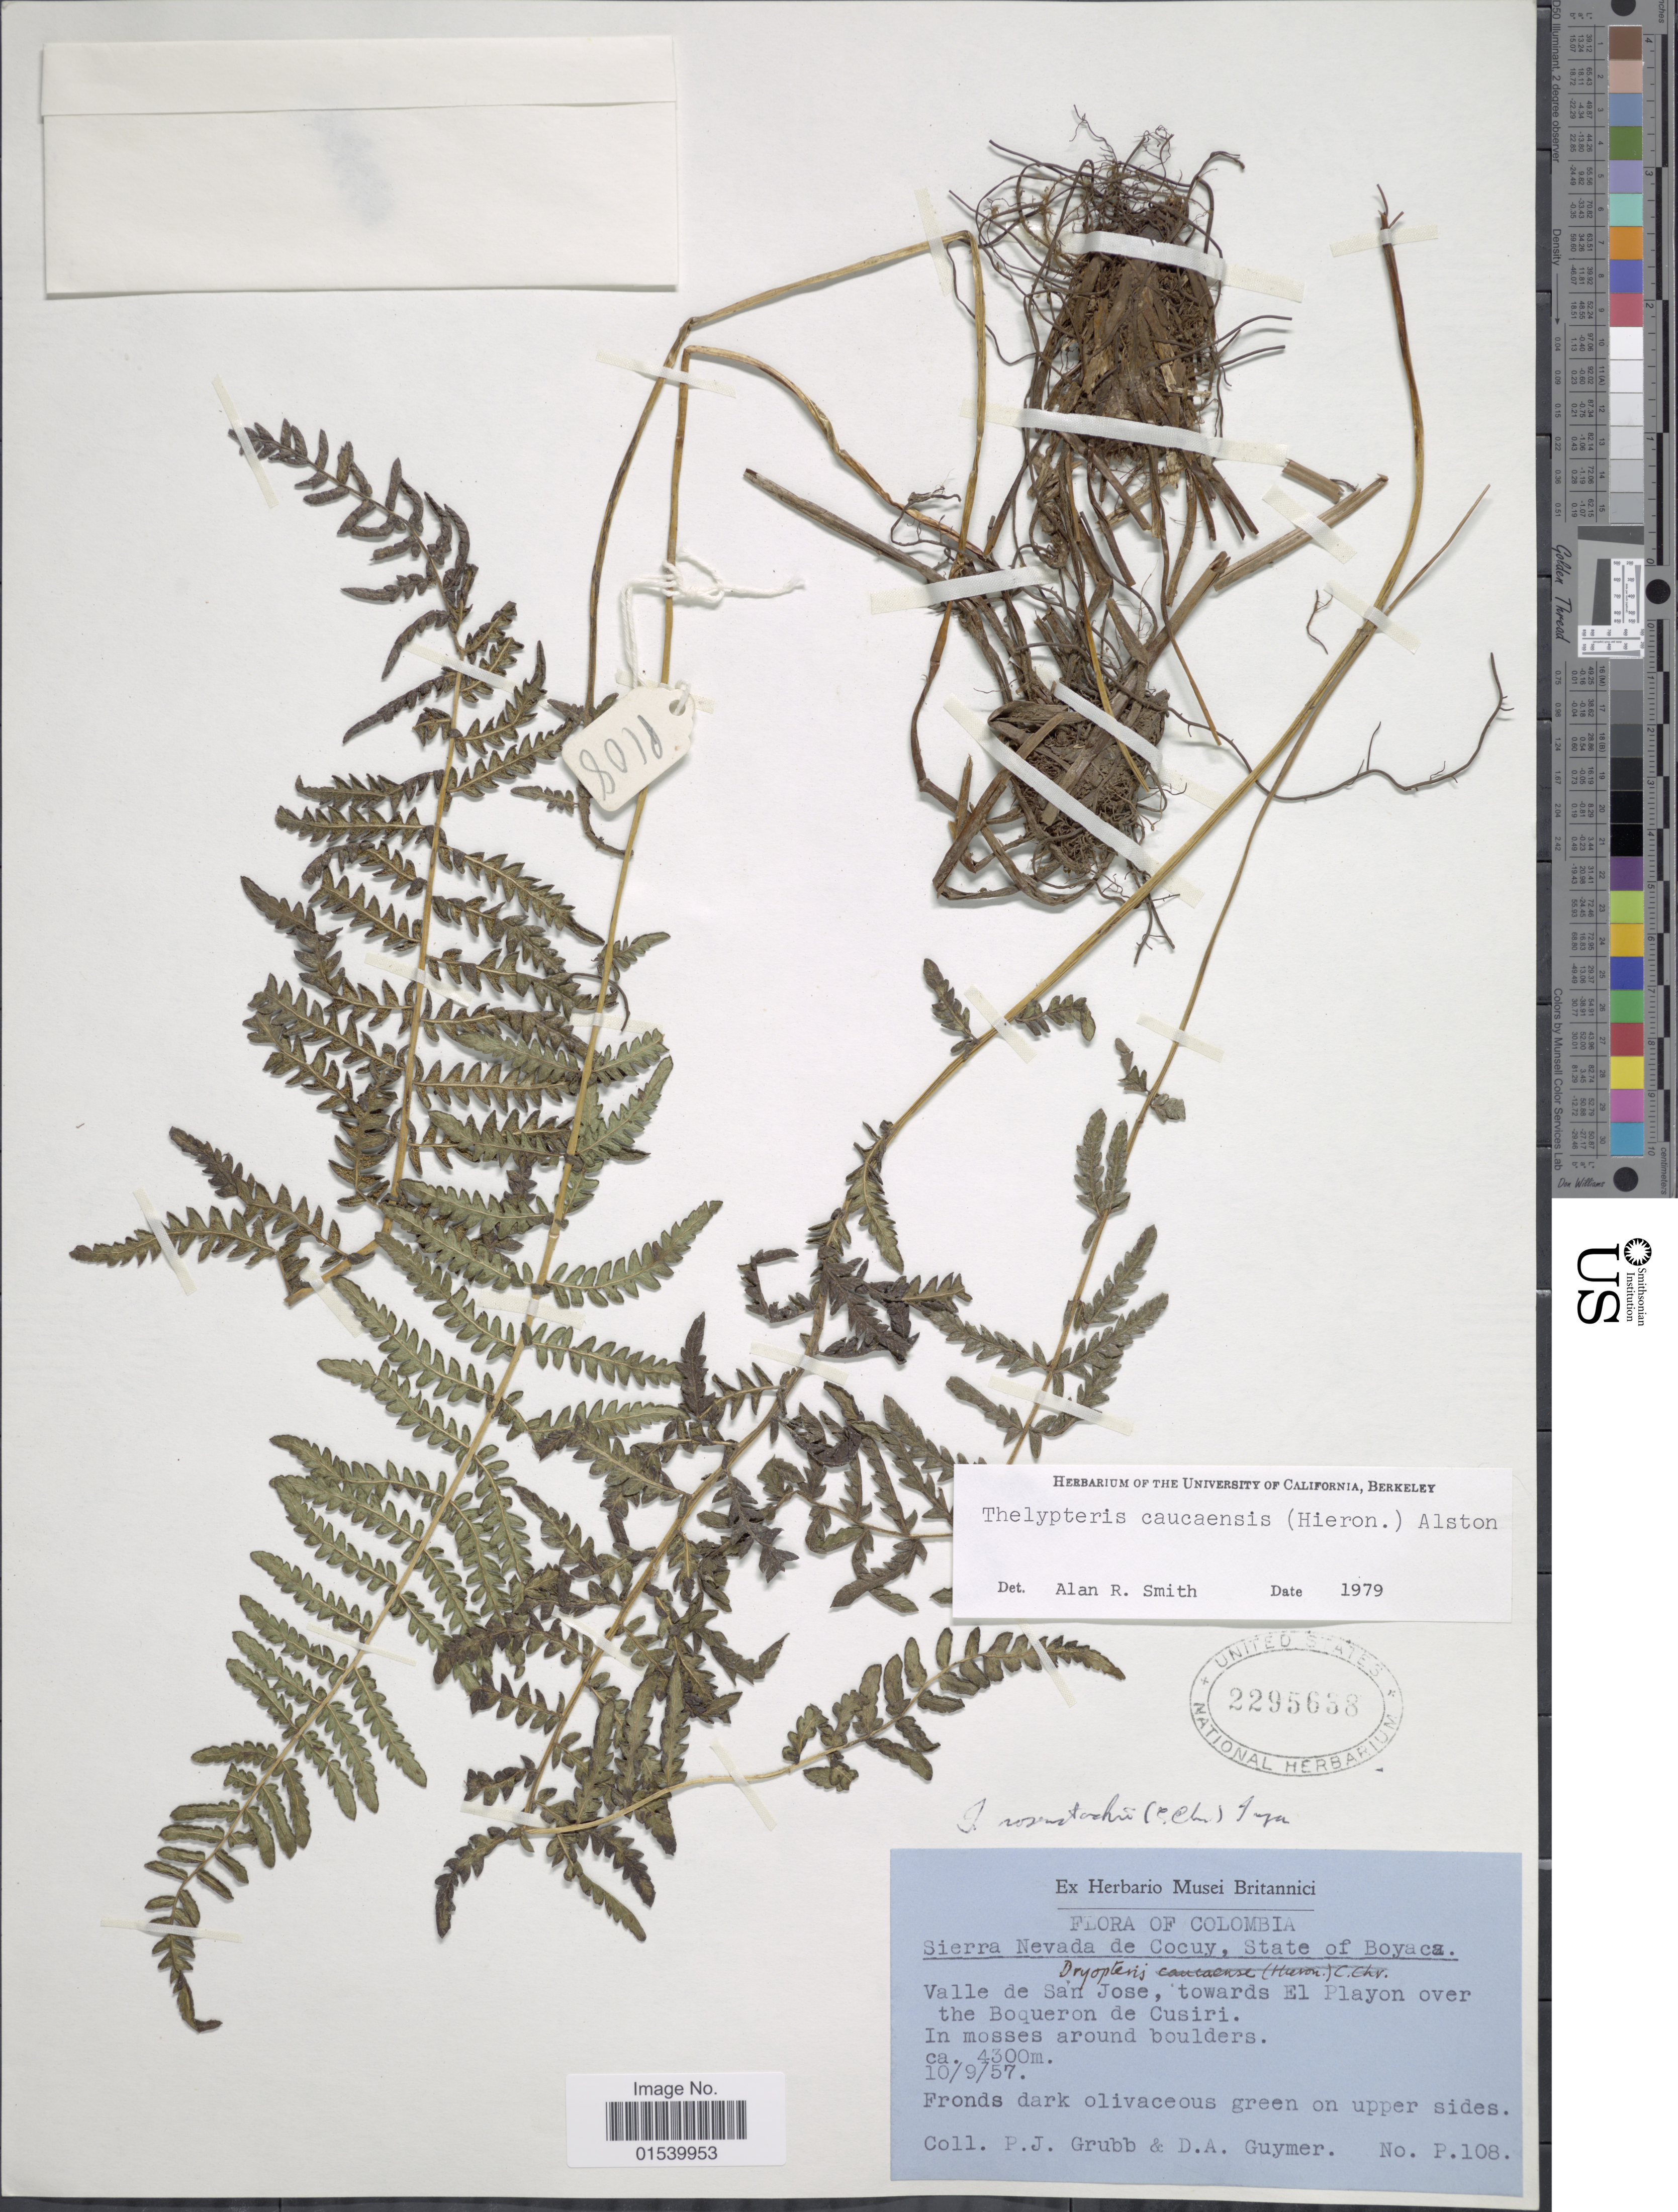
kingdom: Plantae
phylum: Tracheophyta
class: Polypodiopsida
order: Polypodiales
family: Thelypteridaceae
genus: Amauropelta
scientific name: Amauropelta caucaensis (Hieron.) comb. nov., ined. 2015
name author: (Hieron.)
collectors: P. J. Grubb & D. Guymer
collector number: P.108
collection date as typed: Transcribed d/m/y: 10/9/57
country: Colombia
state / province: Boyacá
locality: Sierra Nevada de Cocuy, Valle de San Jose, towards El Playon over the Boqueron de Cusiri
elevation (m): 4300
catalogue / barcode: US 2295638